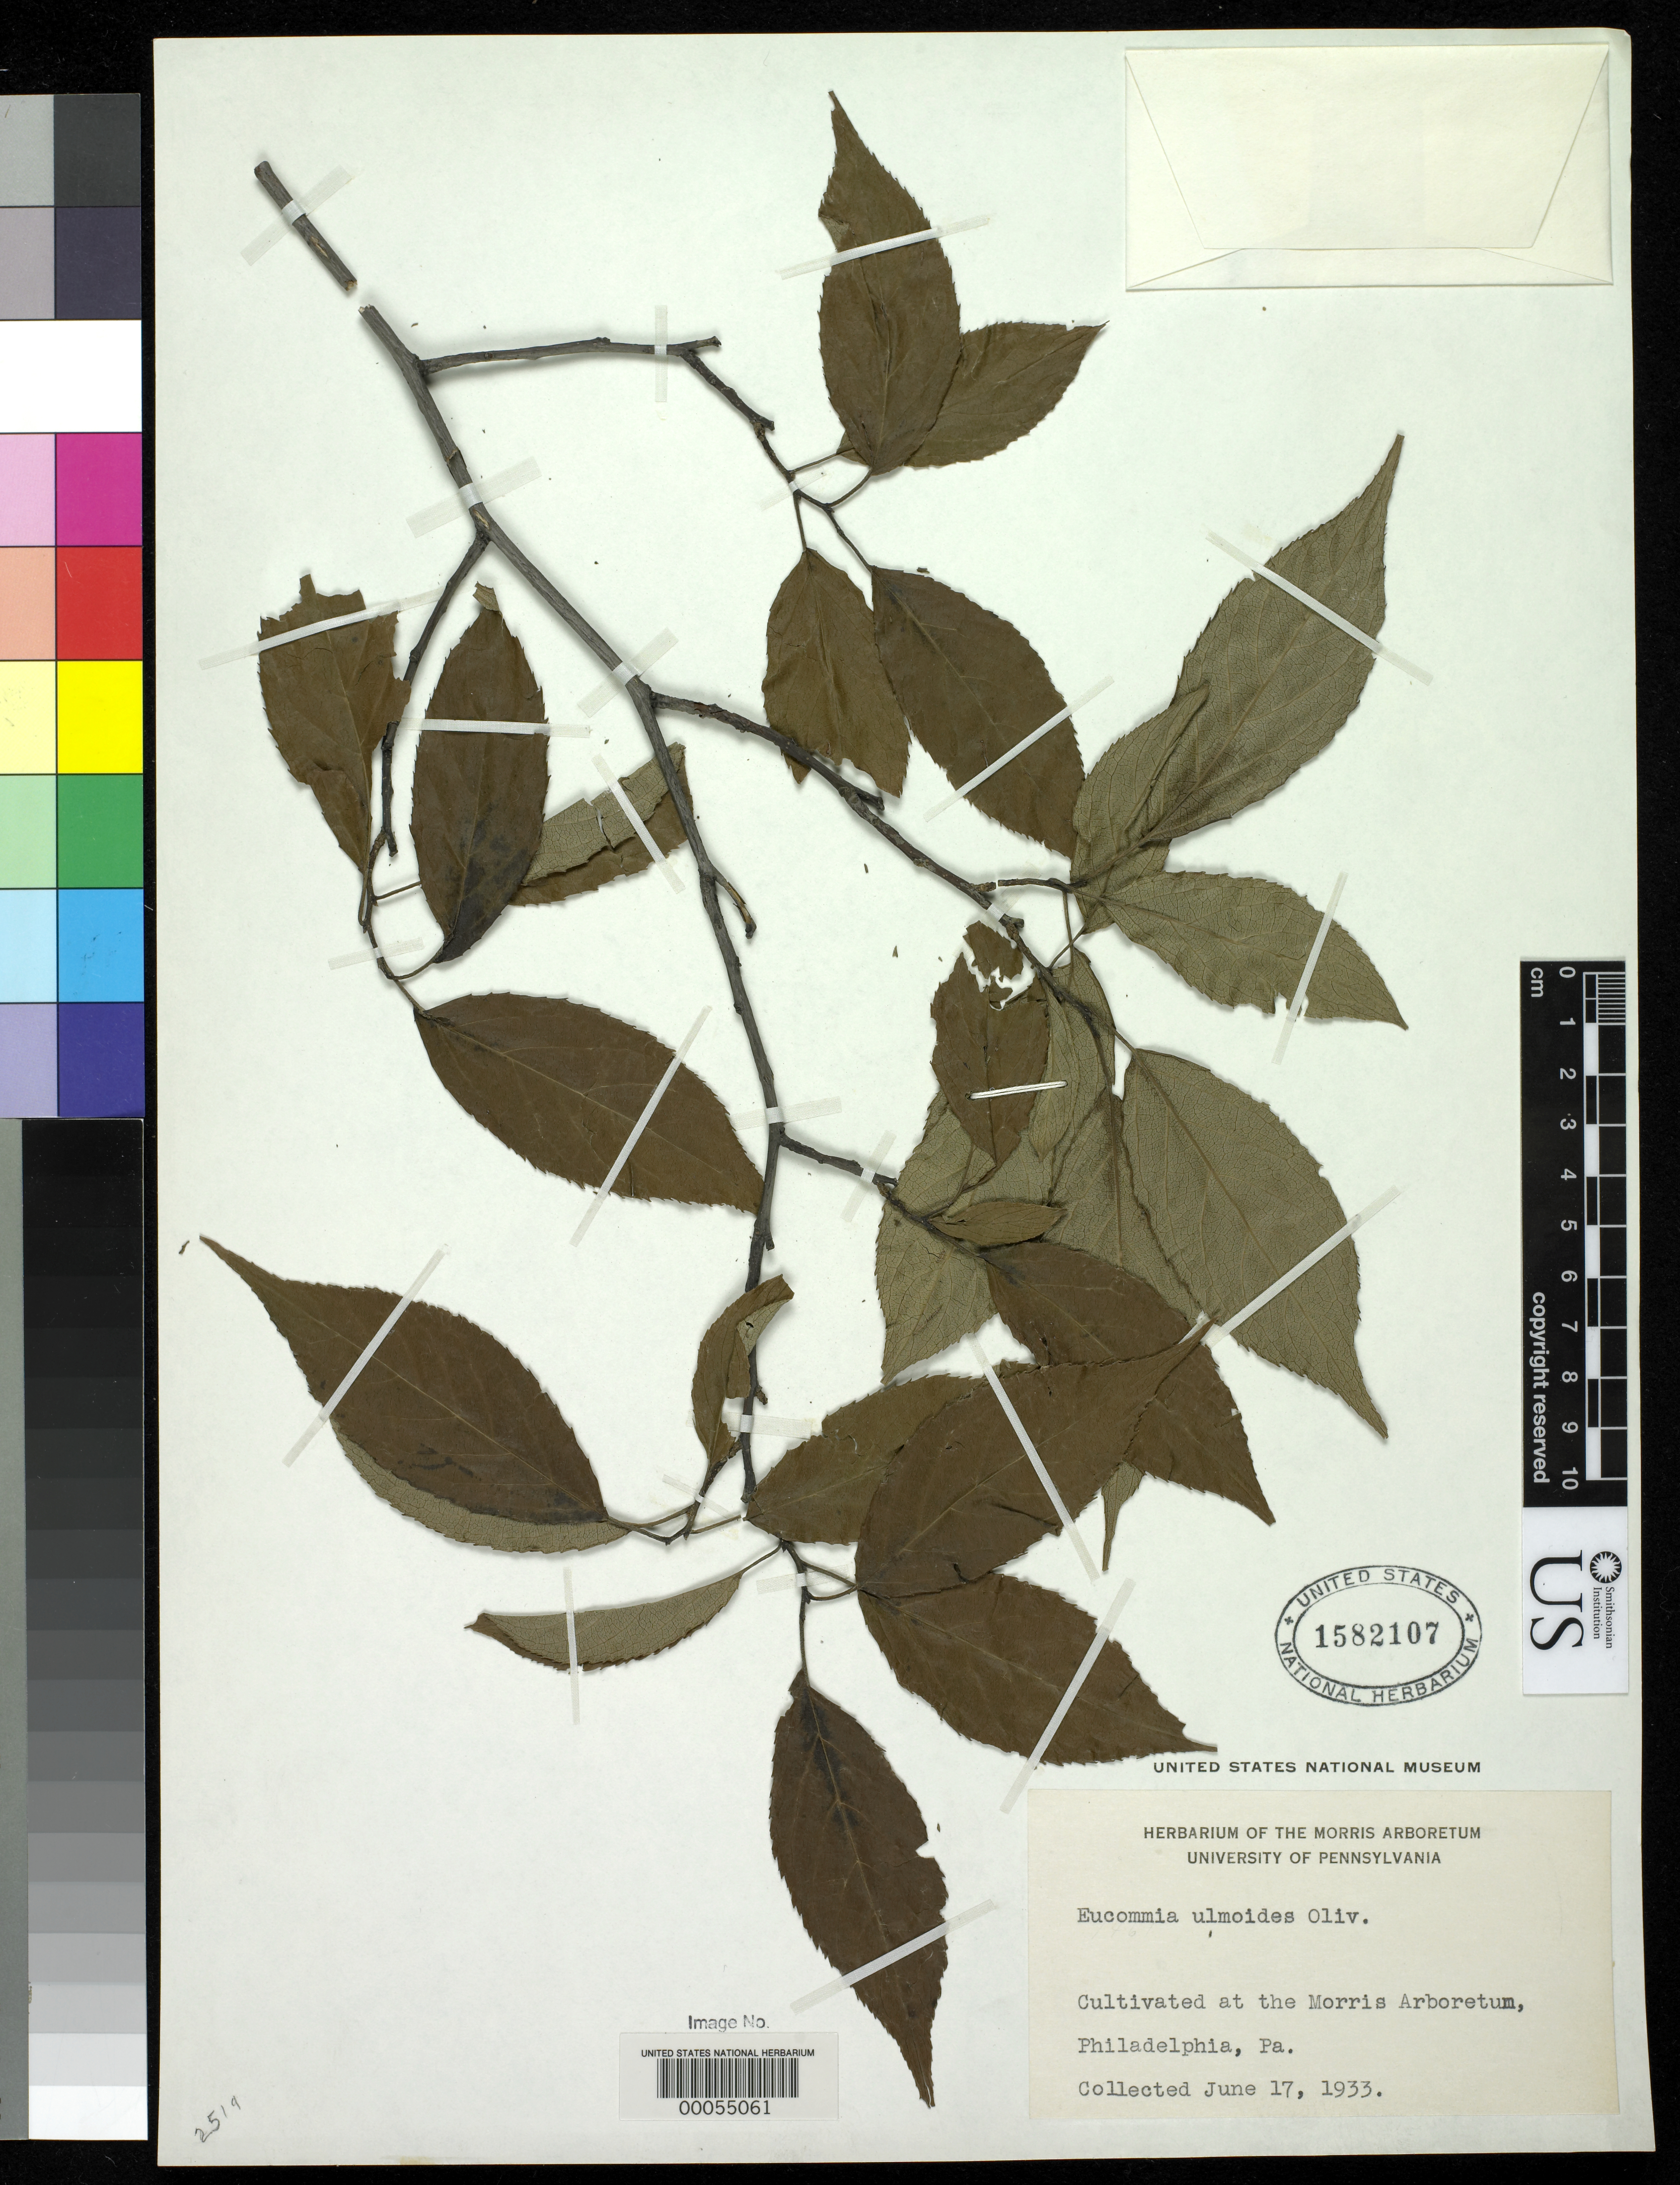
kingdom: Plantae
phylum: Tracheophyta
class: Magnoliopsida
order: Garryales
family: Eucommiaceae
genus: Eucommia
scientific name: Eucommia ulmoides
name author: Oliv.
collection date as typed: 17 Jun 1933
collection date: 1933-06-17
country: United States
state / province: Pennsylvania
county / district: Philadelphia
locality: Morris arboretum, philadelphia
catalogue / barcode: US 1582107